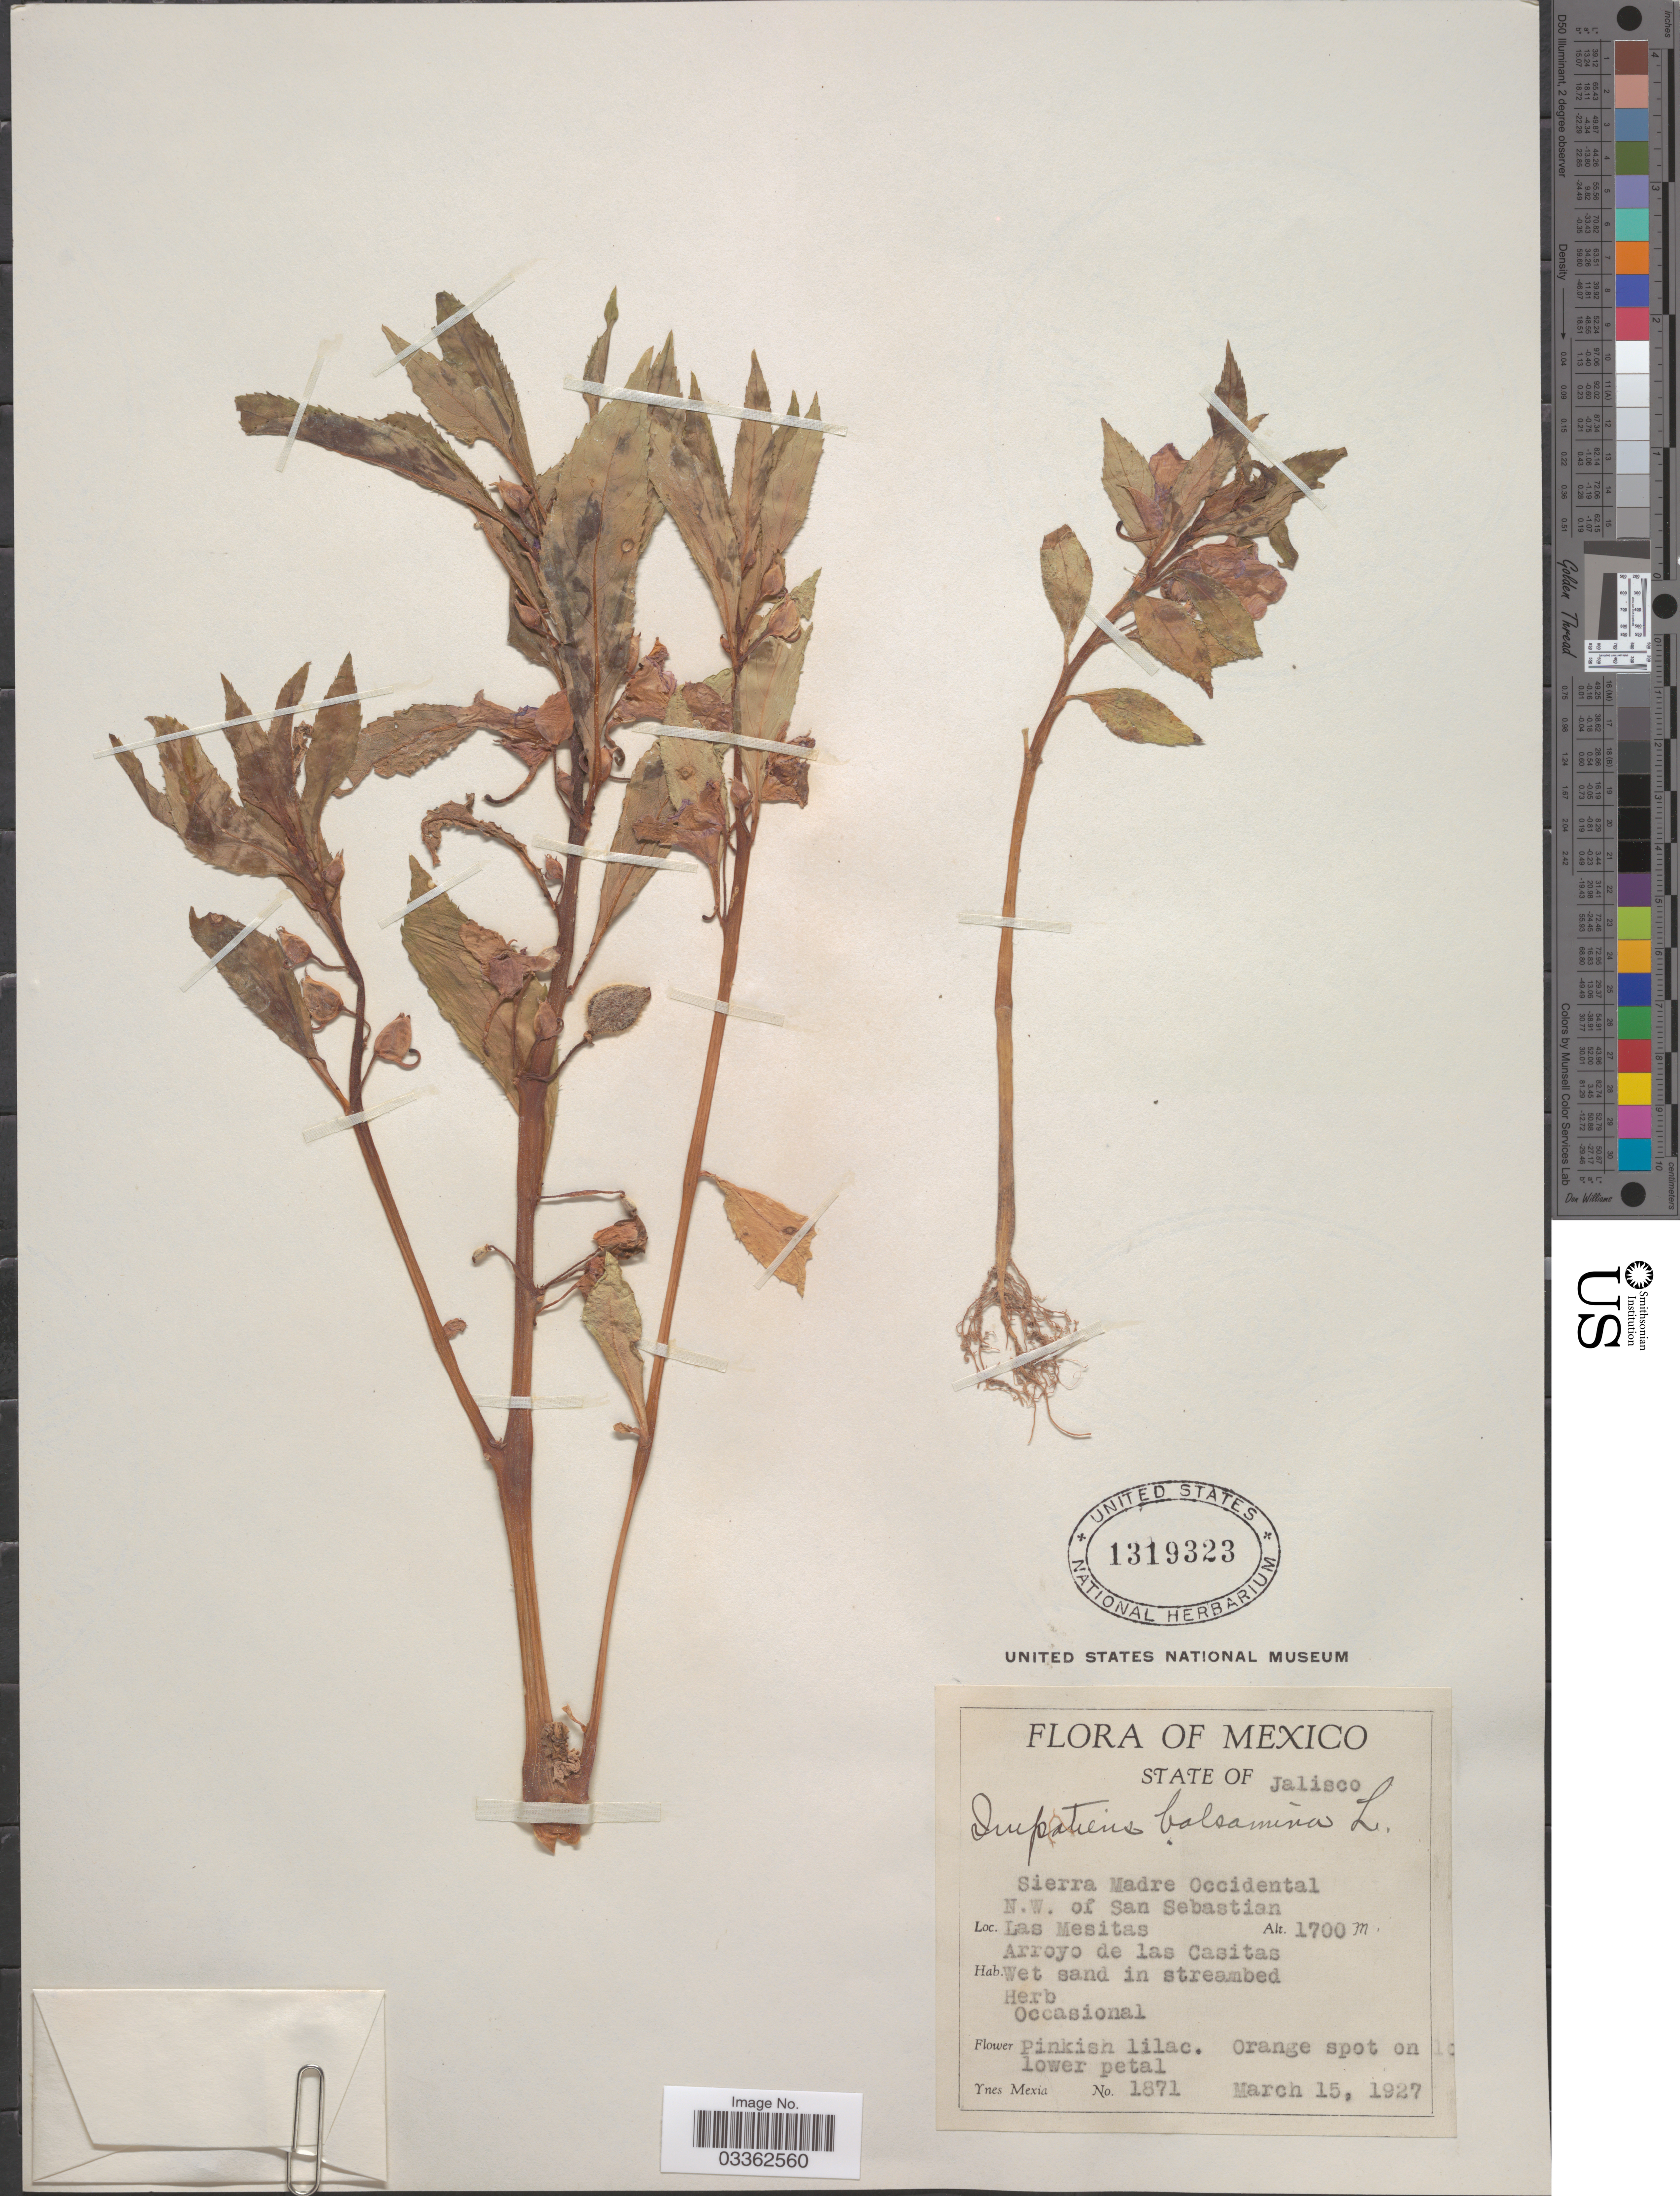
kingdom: Plantae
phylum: Tracheophyta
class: Magnoliopsida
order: Ericales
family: Balsaminaceae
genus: Impatiens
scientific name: Impatiens balsamina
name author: L.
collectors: Y. Mexia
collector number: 1871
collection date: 1927-03-15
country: Mexico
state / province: Jalisco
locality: Sierra Madre Occidental, N.W. of San Sebastian. Las Mesitas, Arroyo de las Casitas.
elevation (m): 1700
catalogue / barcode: US 1319323